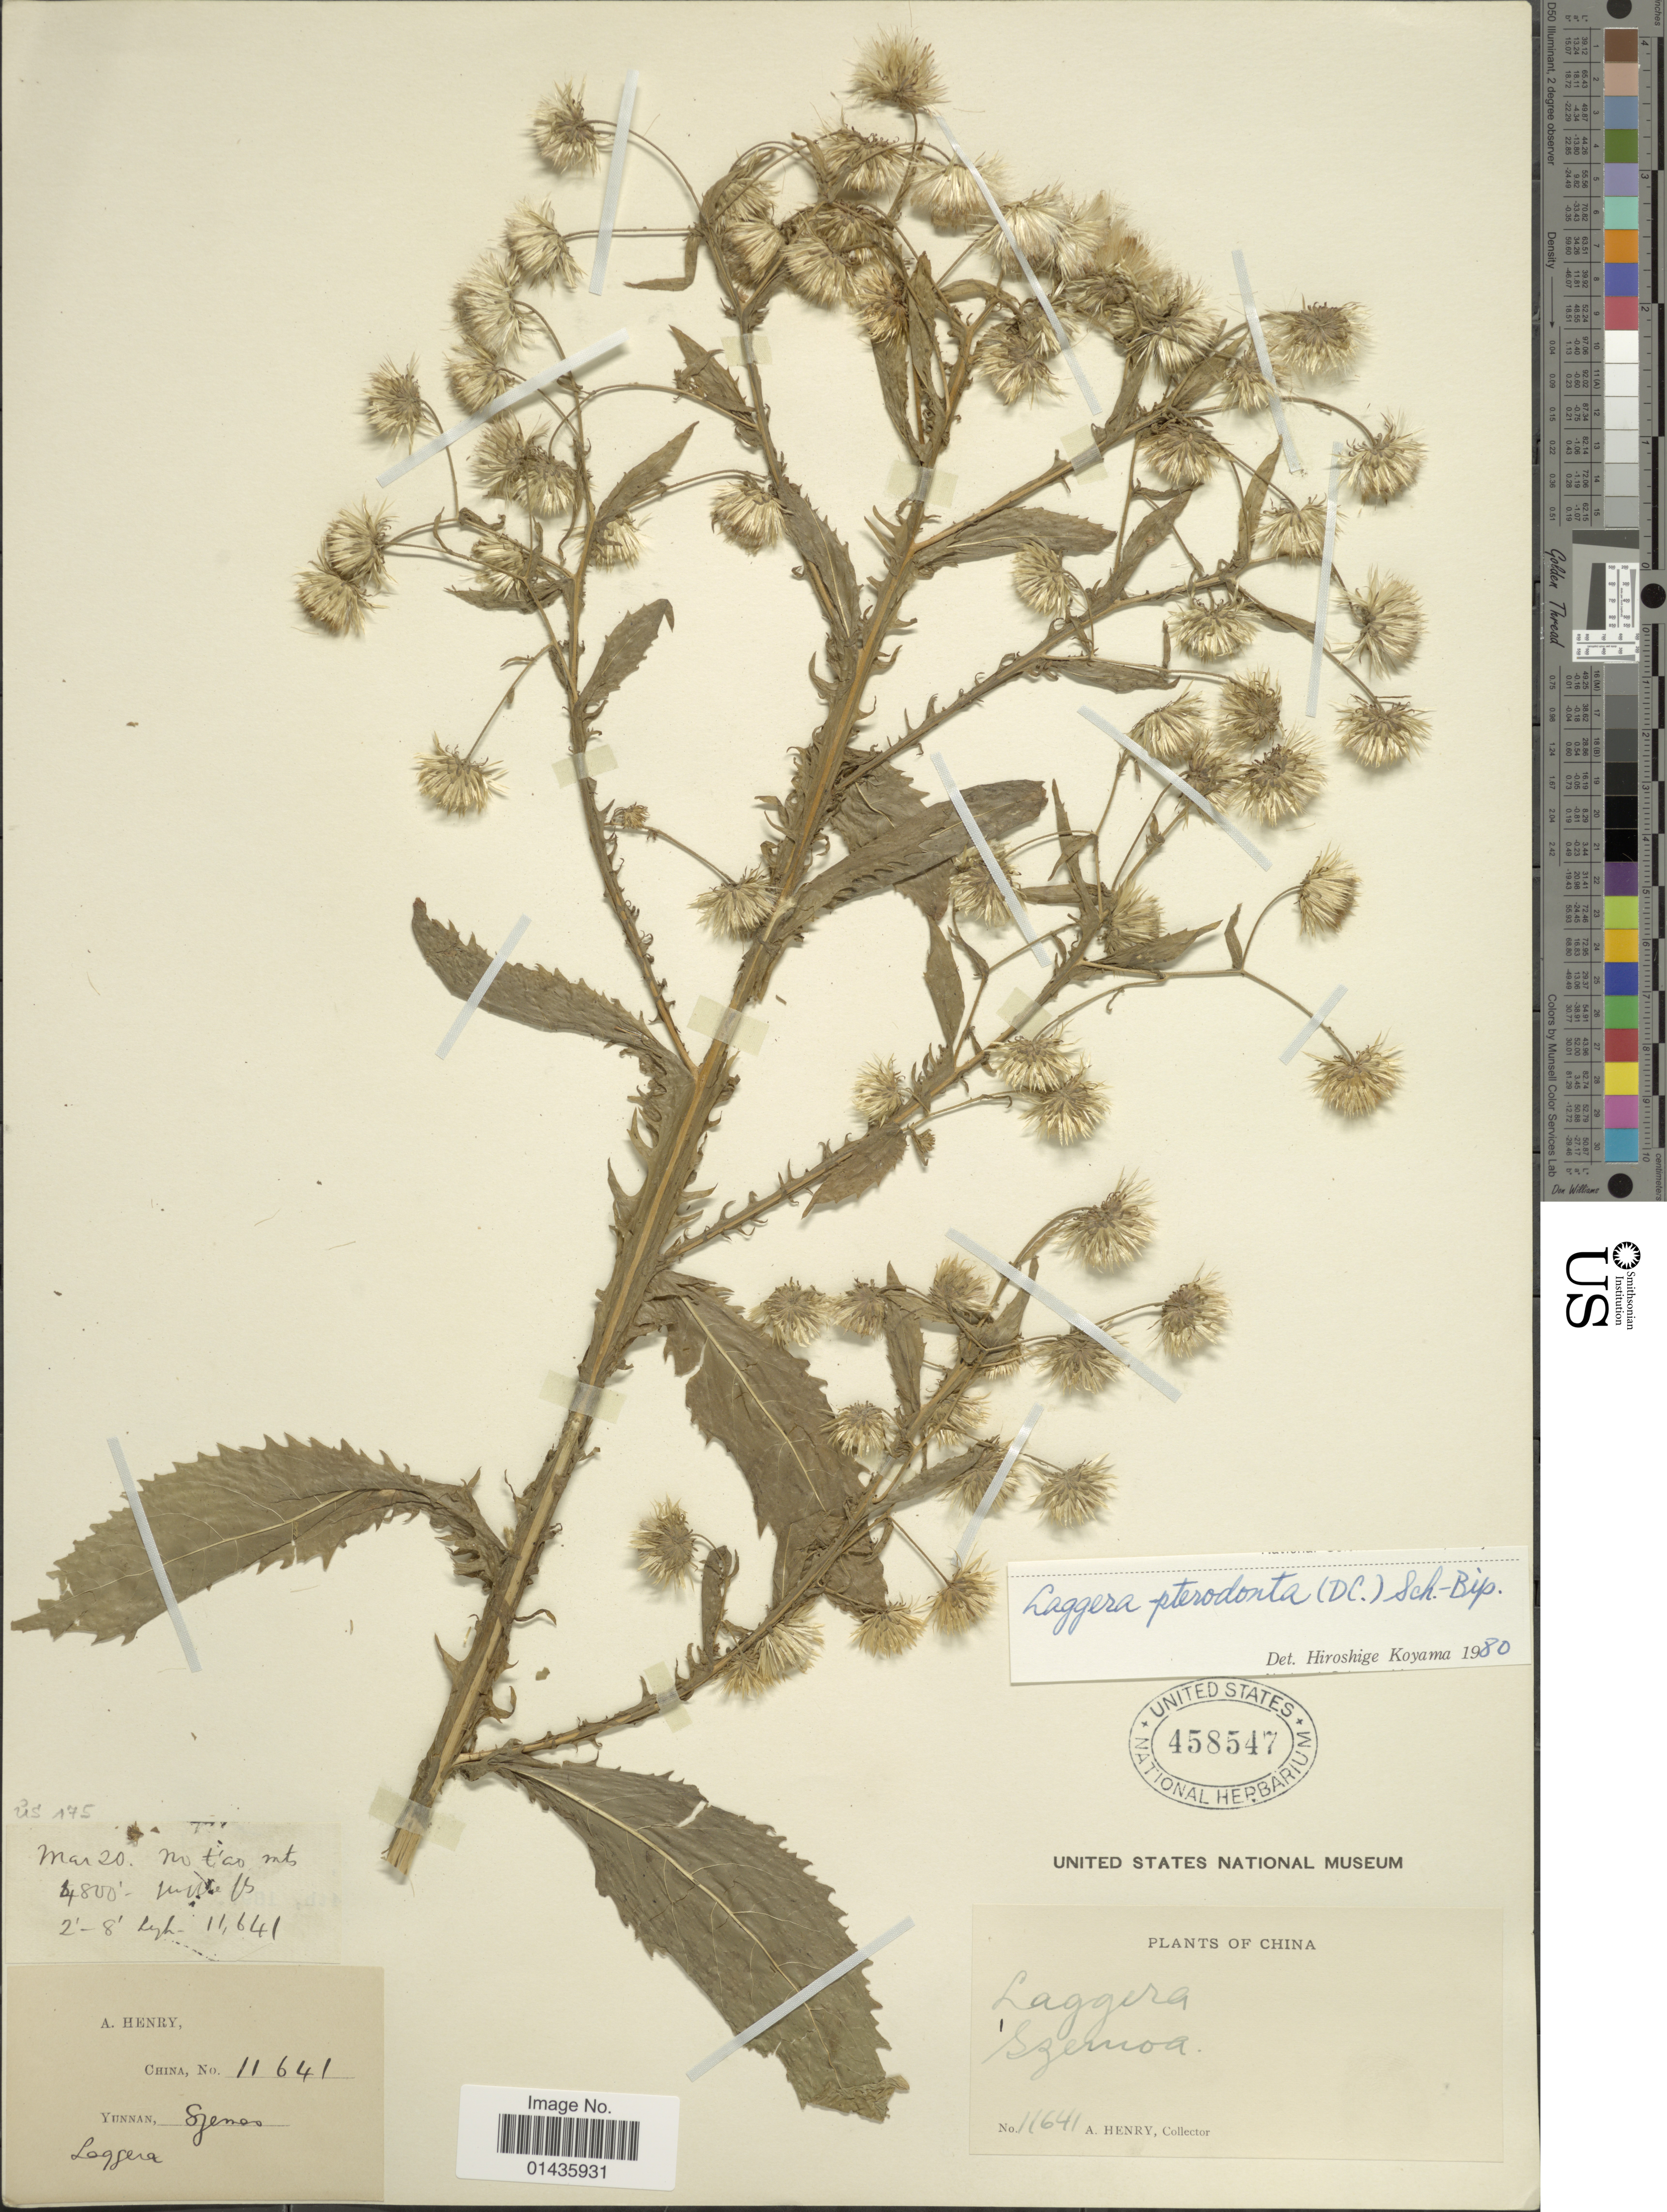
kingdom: Plantae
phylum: Tracheophyta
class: Magnoliopsida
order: Asterales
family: Asteraceae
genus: Laggera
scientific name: Laggera pterodonta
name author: (DC.) Sch. Bip. ex Oliv.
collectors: A. Henry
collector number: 11641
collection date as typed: Transcribed d/m/y: /5/20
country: China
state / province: Yunnan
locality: Szemoa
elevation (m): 1463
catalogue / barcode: US 458547